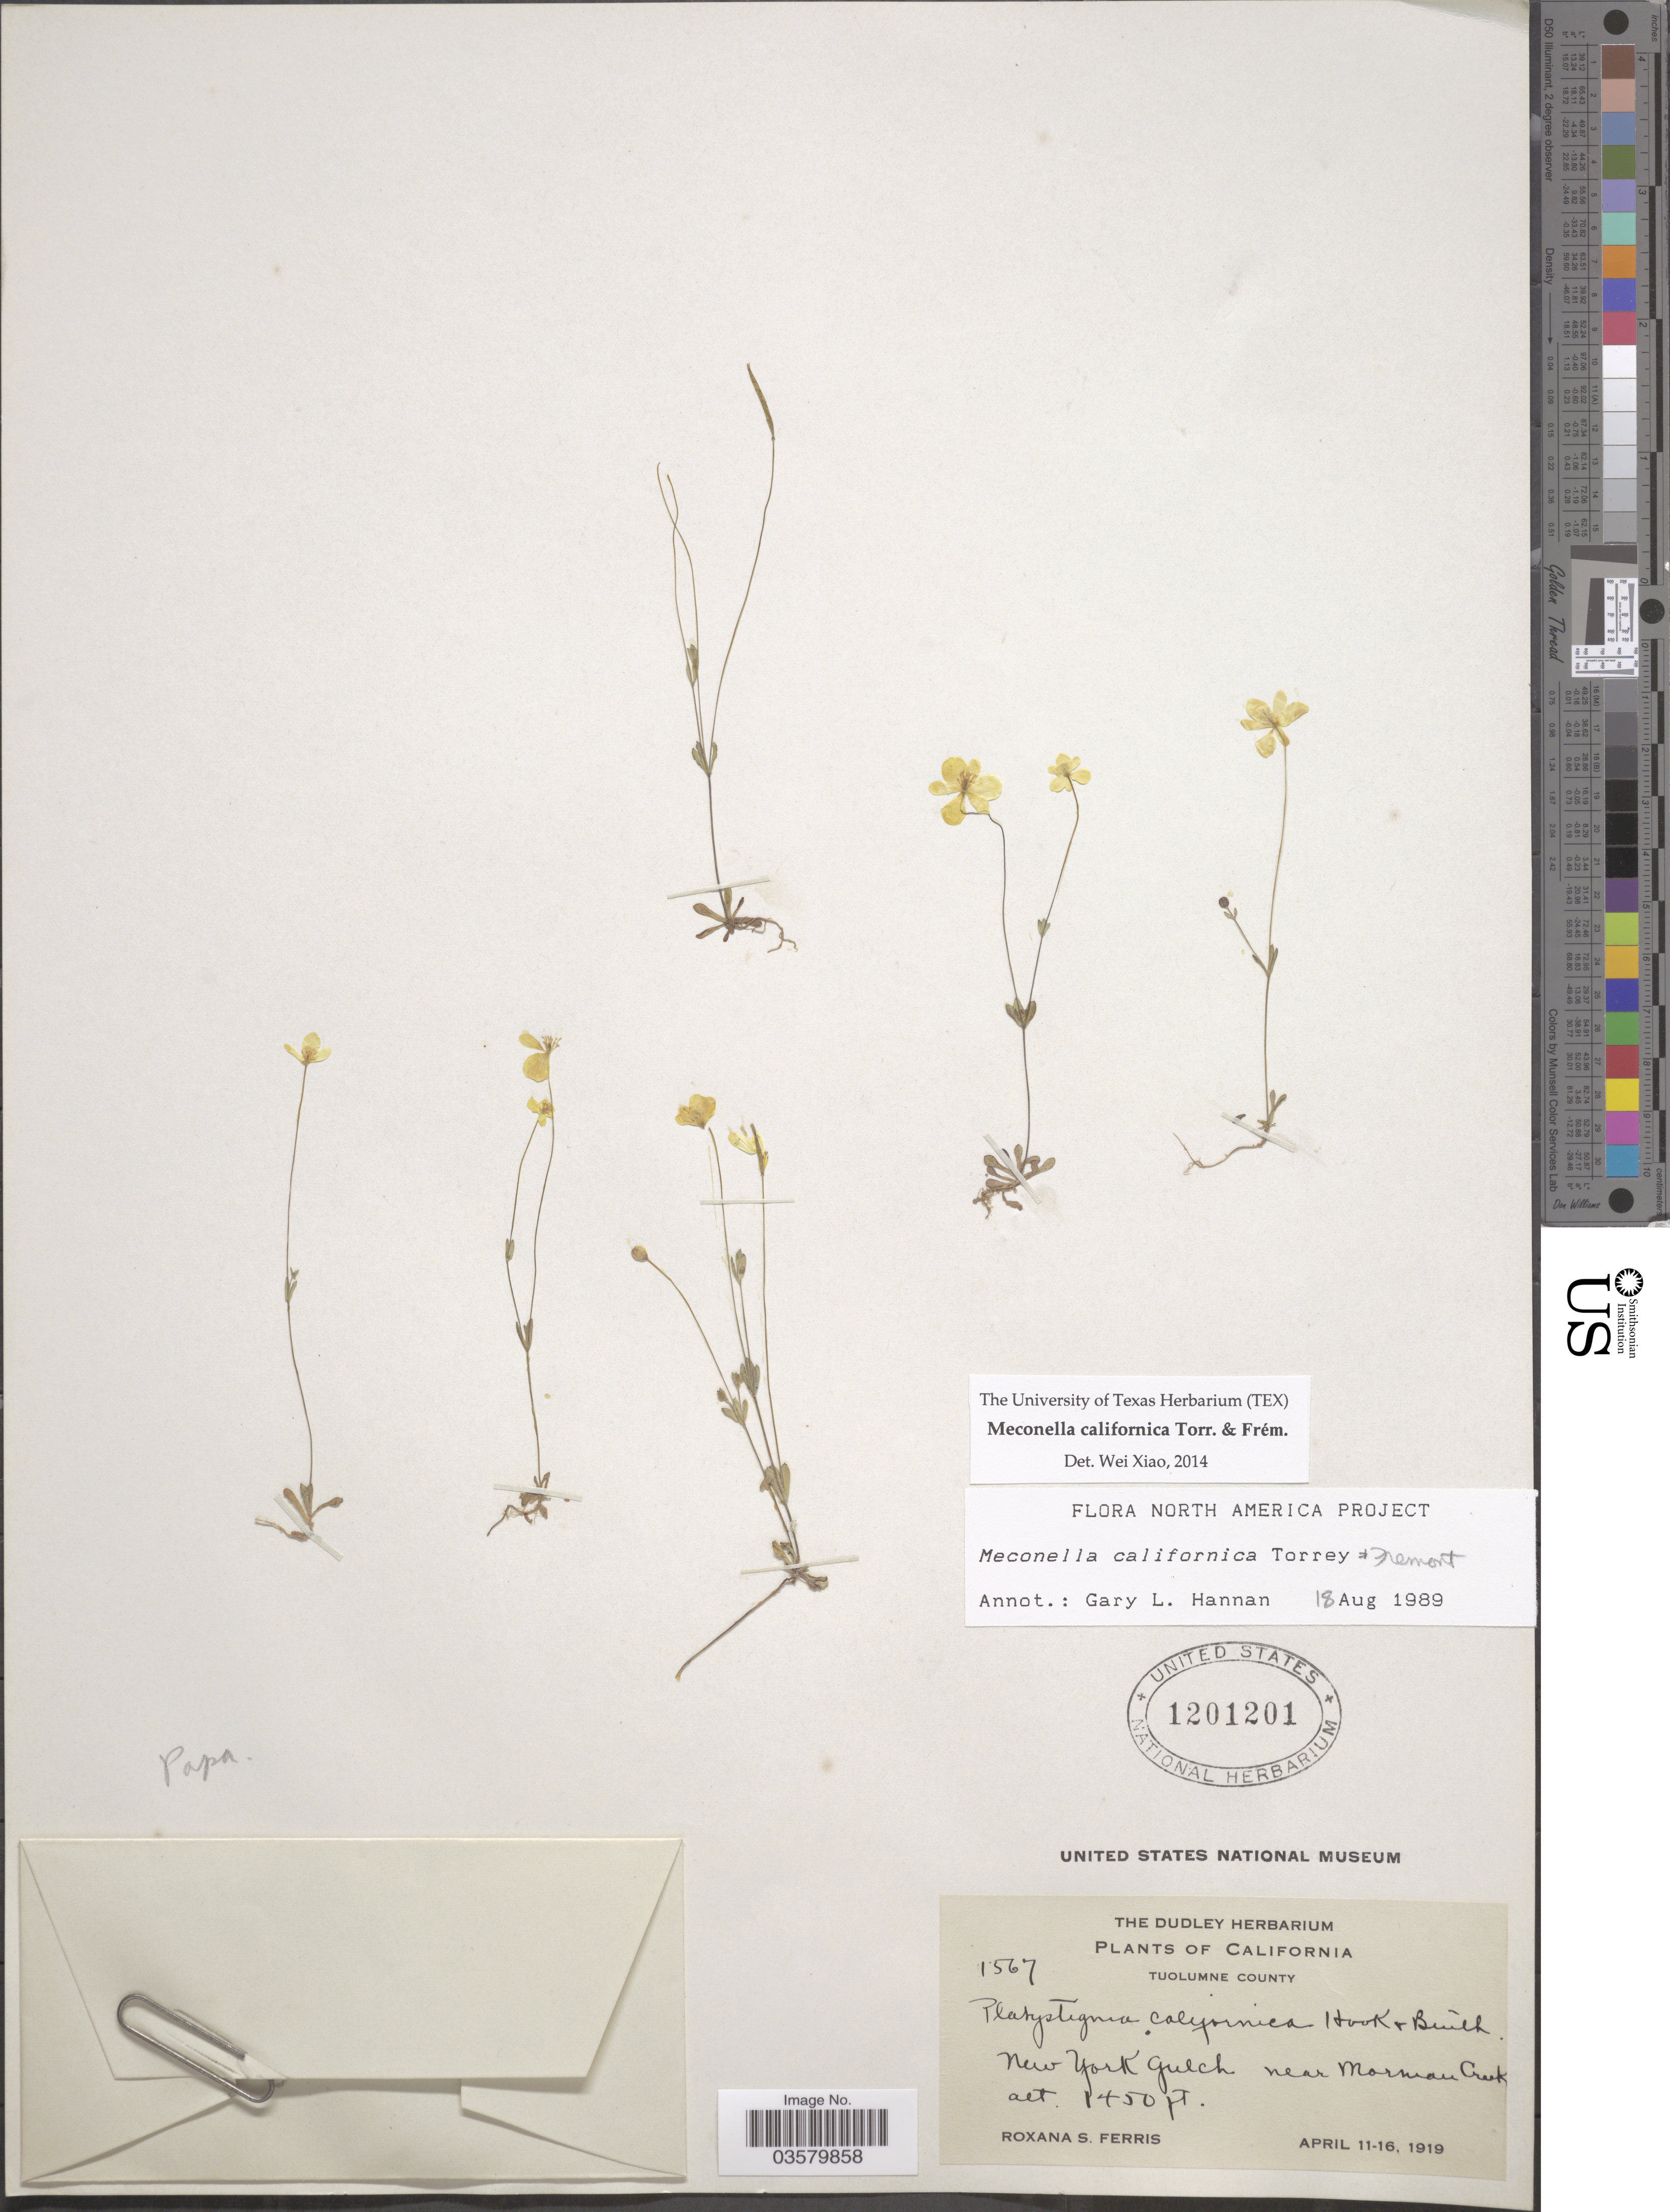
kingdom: Plantae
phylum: Tracheophyta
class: Magnoliopsida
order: Ranunculales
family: Papaveraceae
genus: Meconella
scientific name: Meconella californica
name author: Torr. & Frém.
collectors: R. S. Ferris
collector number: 1567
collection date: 1919-04-11/1919-04-16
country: United States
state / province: California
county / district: Tuolumne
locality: Tuolumne County. New York Gulch near Mormon Creek.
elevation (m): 442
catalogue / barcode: US 1201201